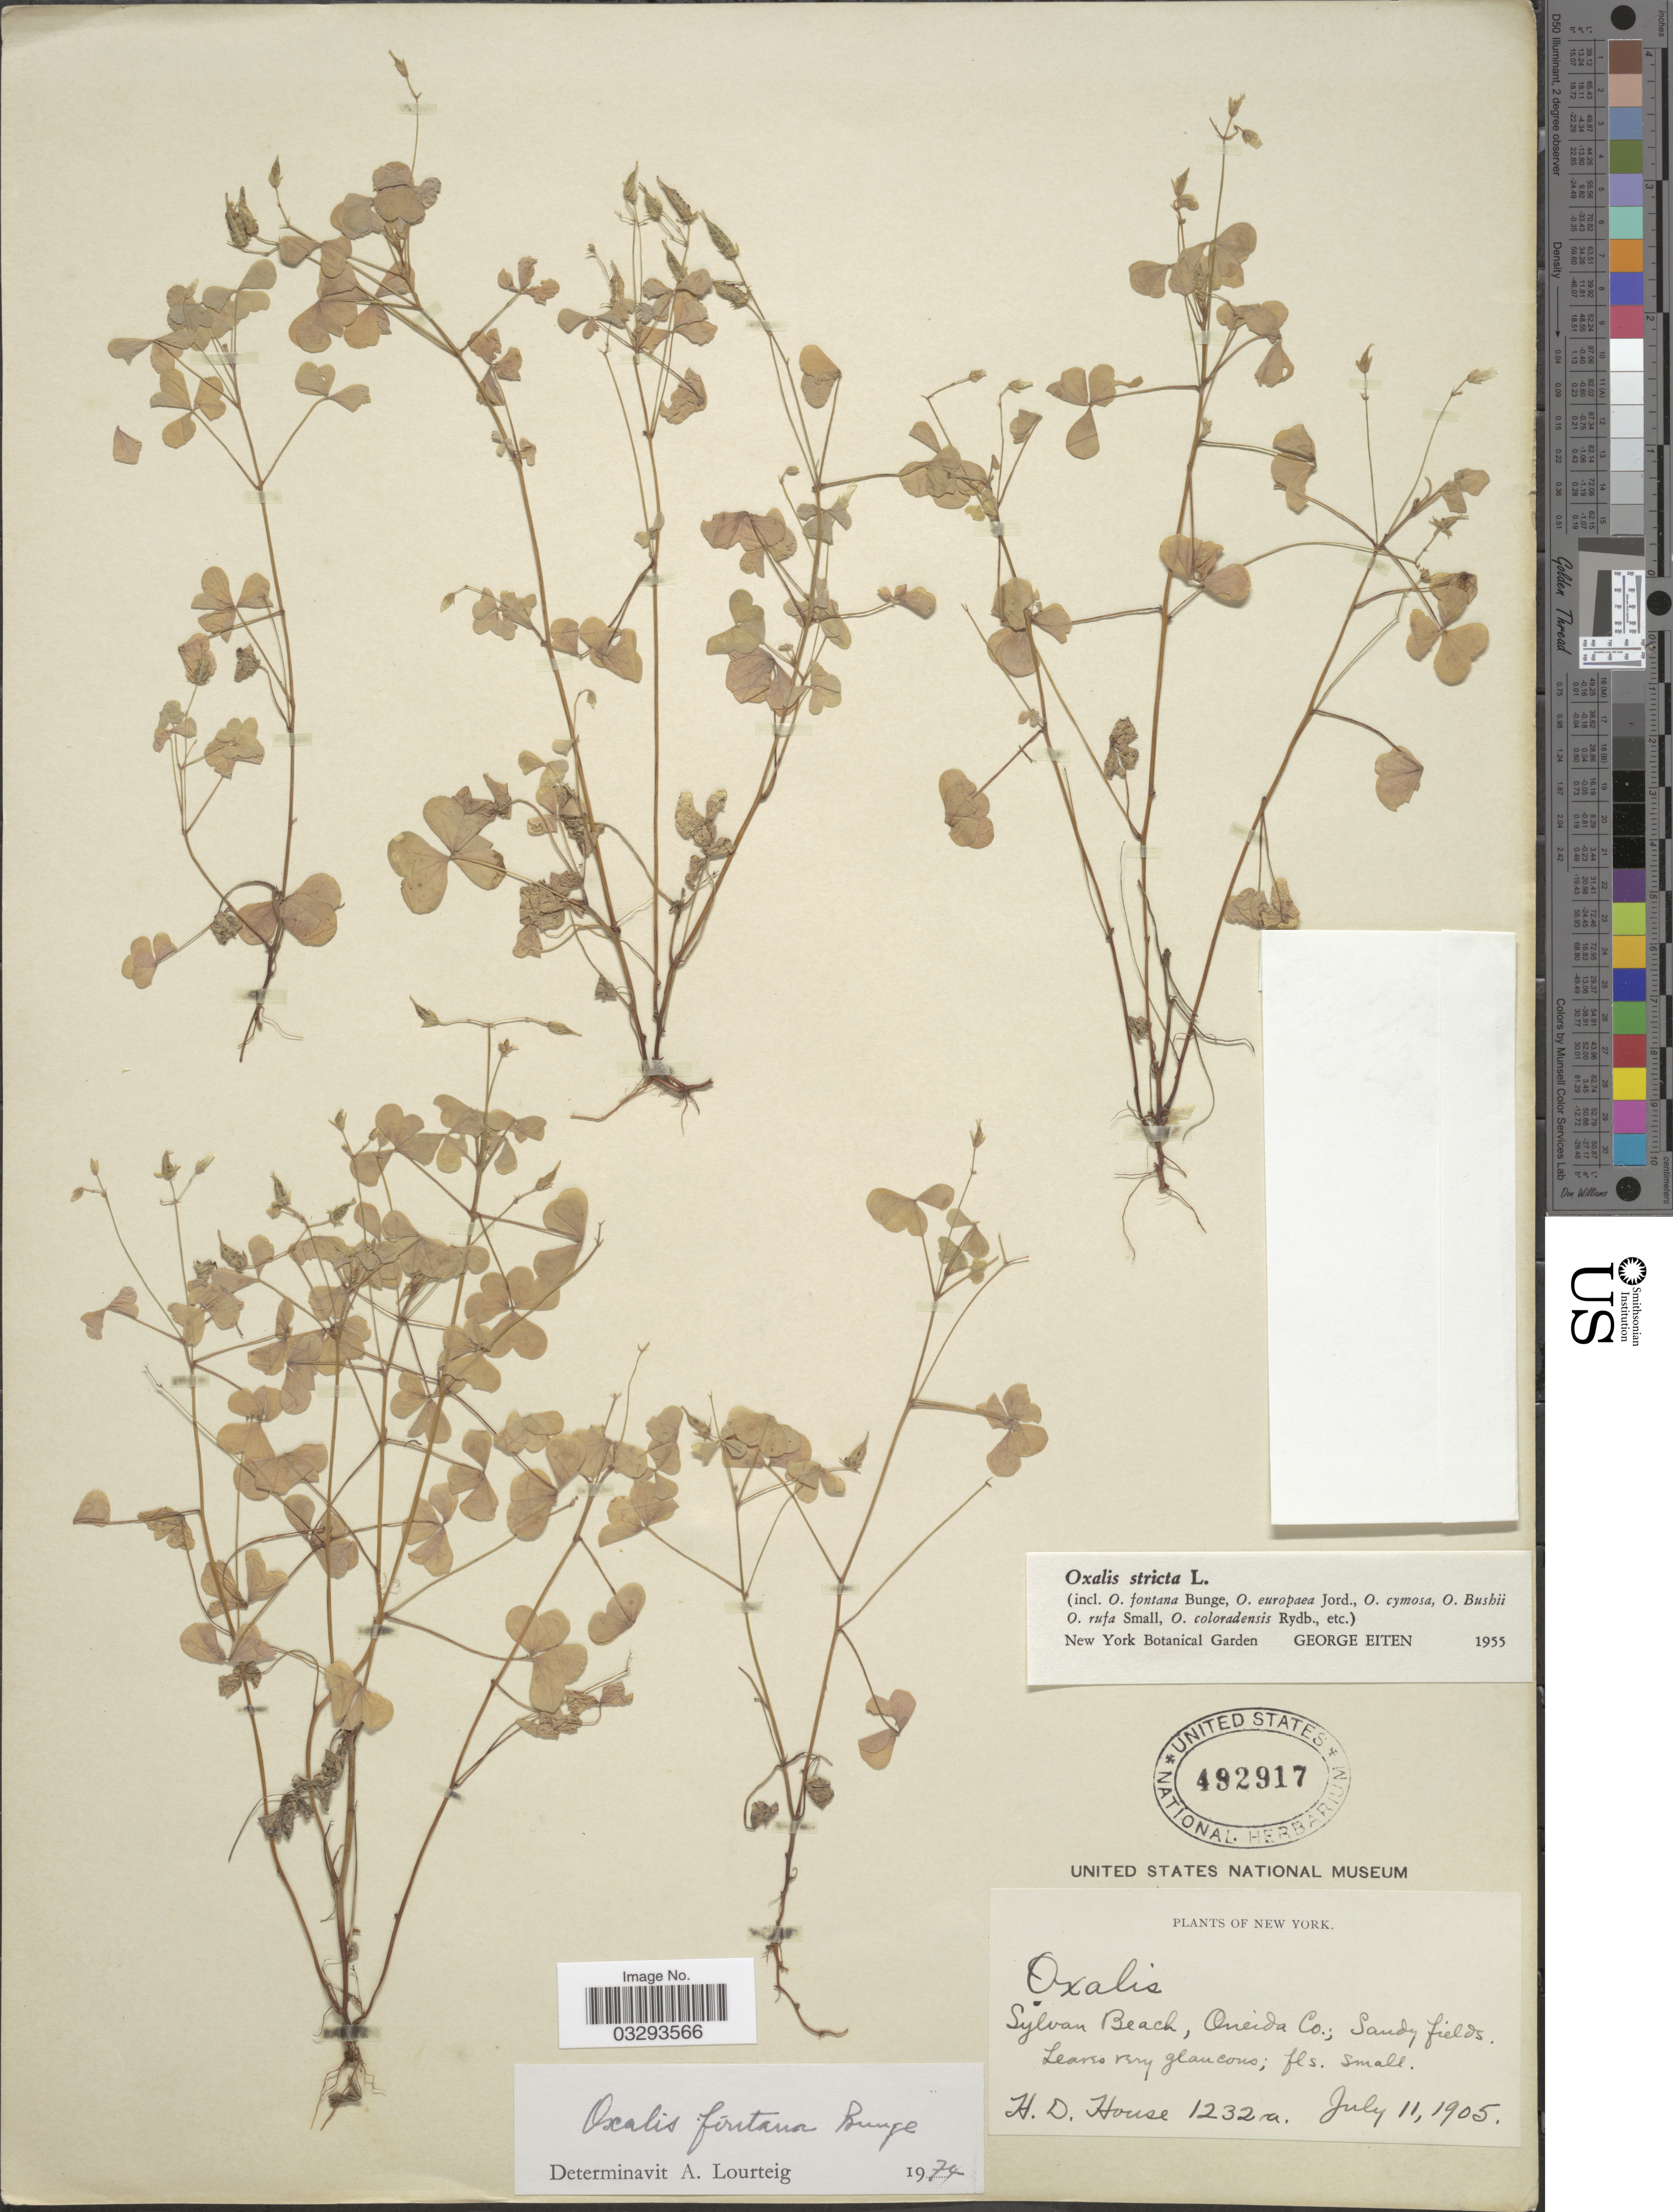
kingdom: Plantae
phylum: Tracheophyta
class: Magnoliopsida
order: Oxalidales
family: Oxalidaceae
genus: Oxalis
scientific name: Oxalis fontana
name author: Bunge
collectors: H. D. House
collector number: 1232a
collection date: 1905-07-11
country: United States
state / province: New York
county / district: Oneida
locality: Sylvan Beach, Oneida Co.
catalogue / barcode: US 492917